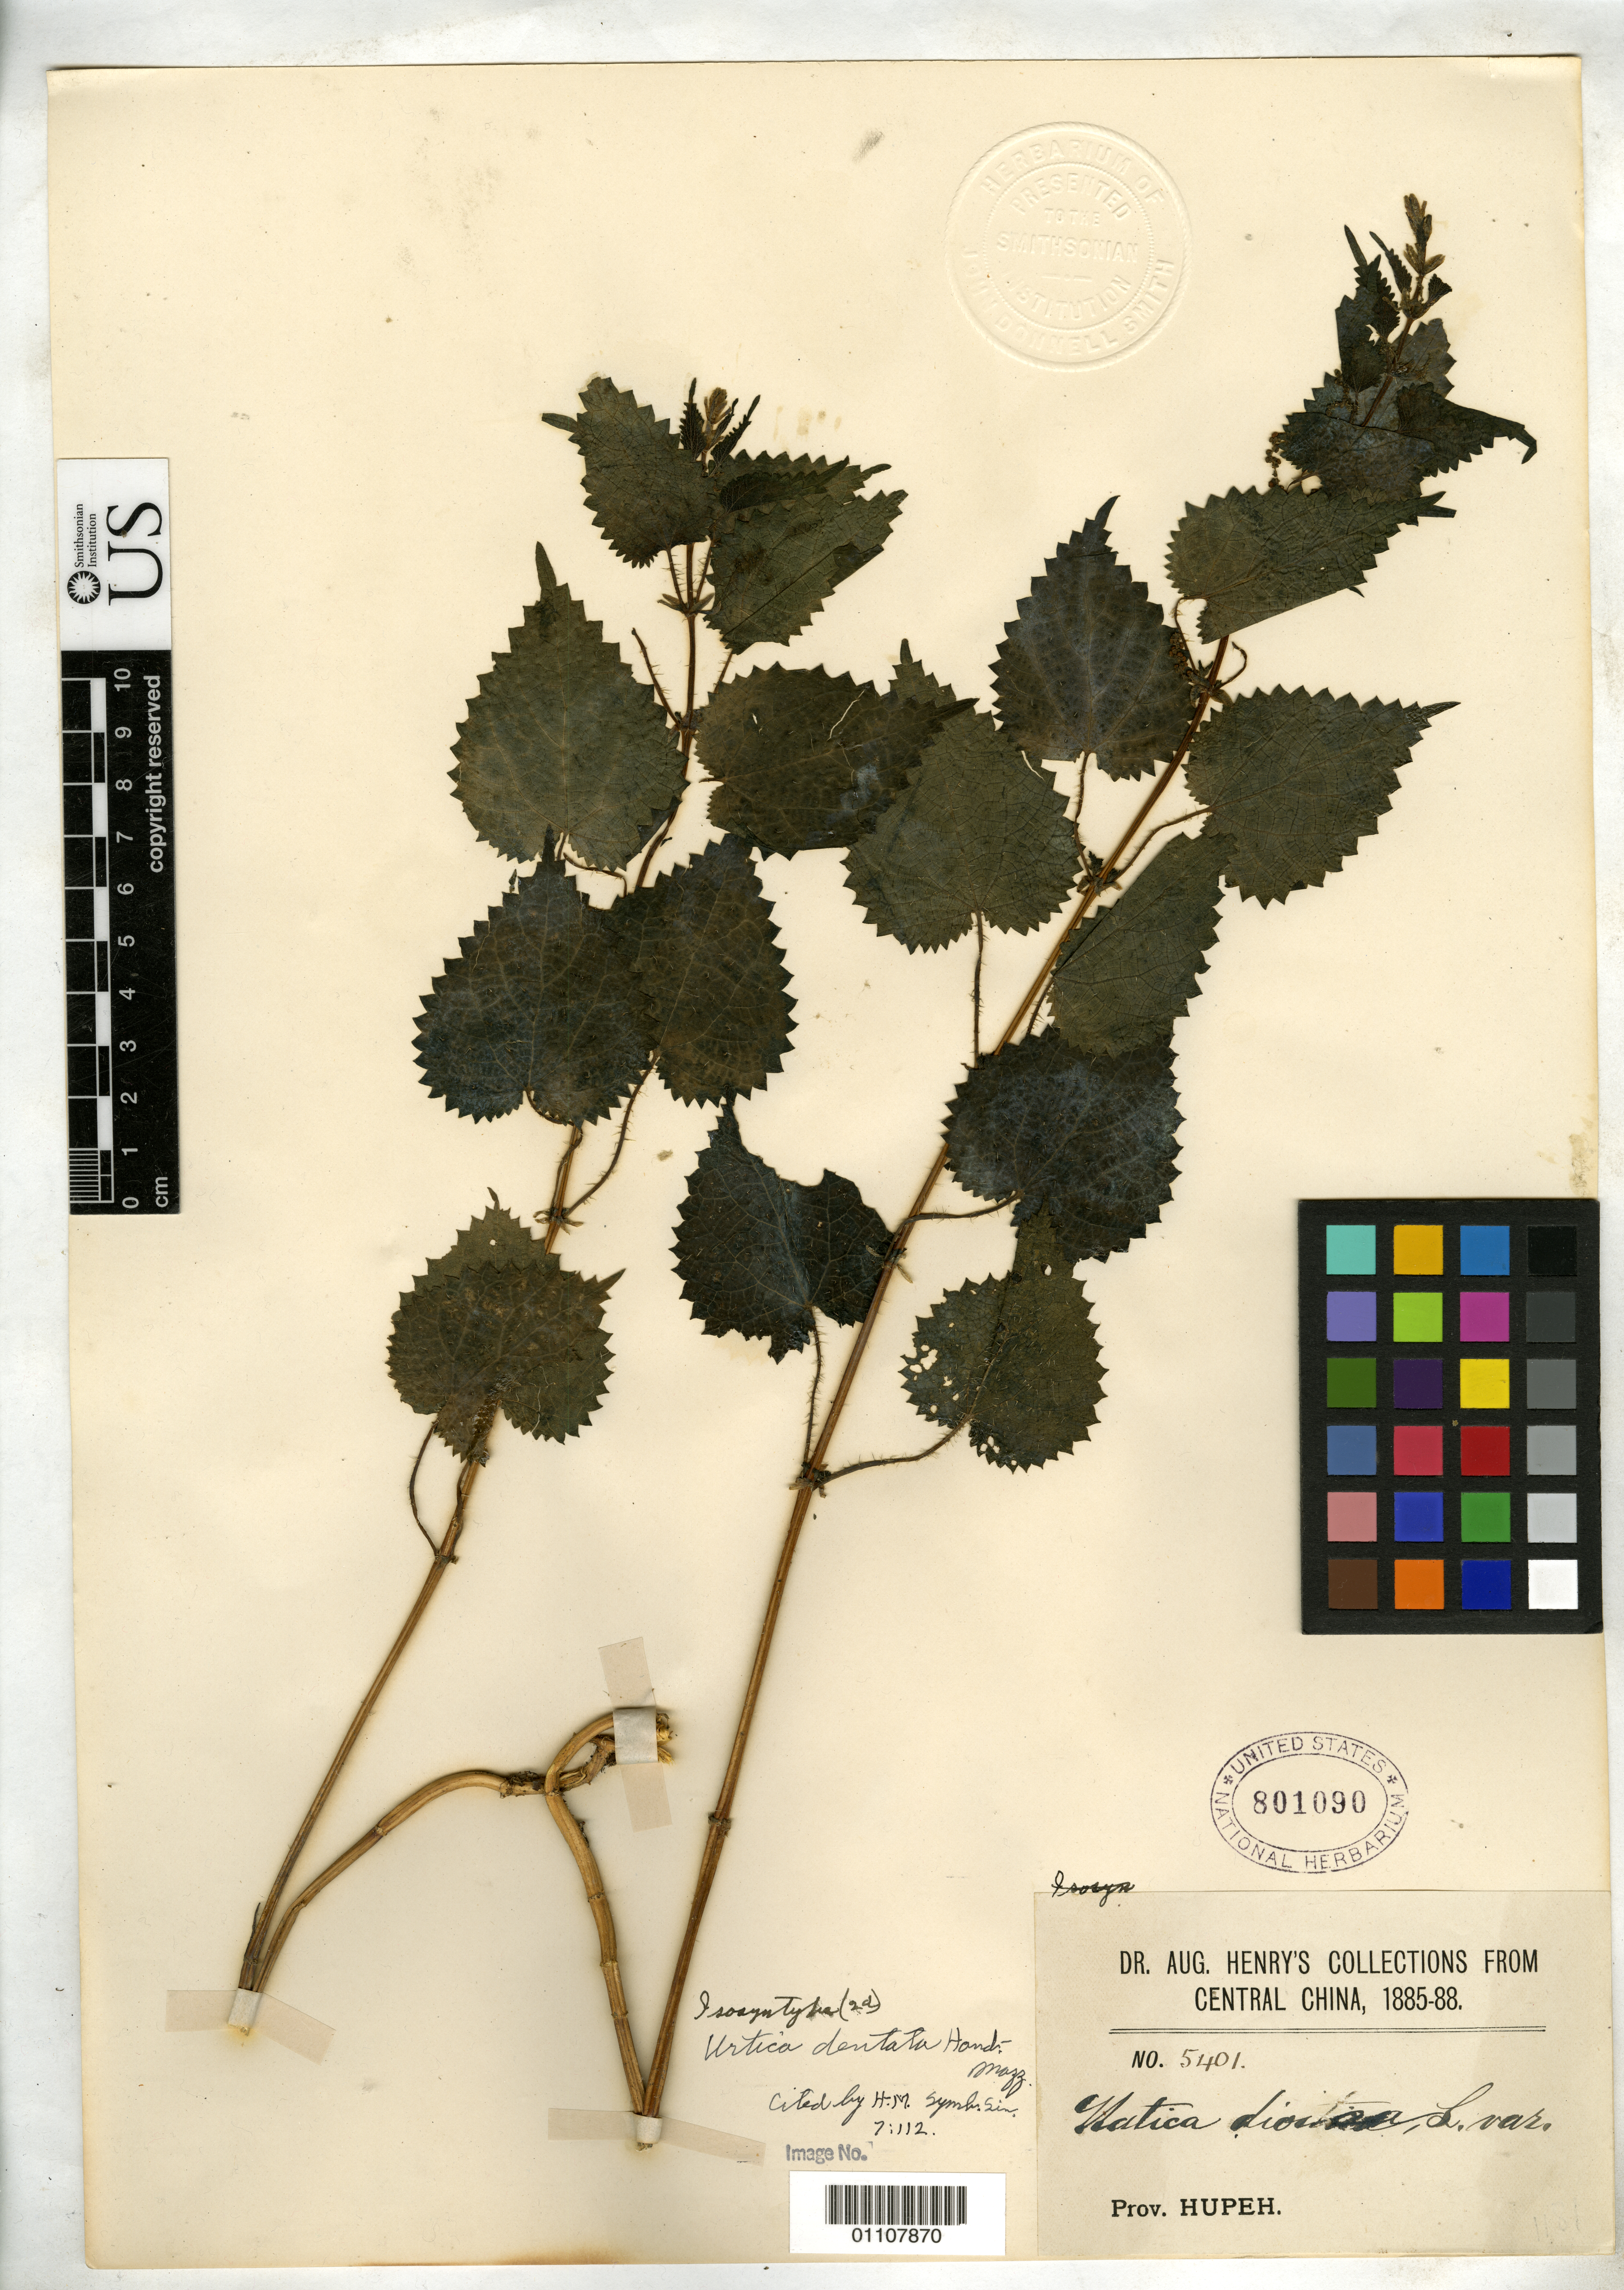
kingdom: Plantae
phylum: Tracheophyta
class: Magnoliopsida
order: Rosales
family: Urticaceae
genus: Urtica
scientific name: Urtica dentata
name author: Hand.-Mazz.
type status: Syntype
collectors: A. Henry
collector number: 5401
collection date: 1885/1888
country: China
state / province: Hubei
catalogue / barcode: US 801090